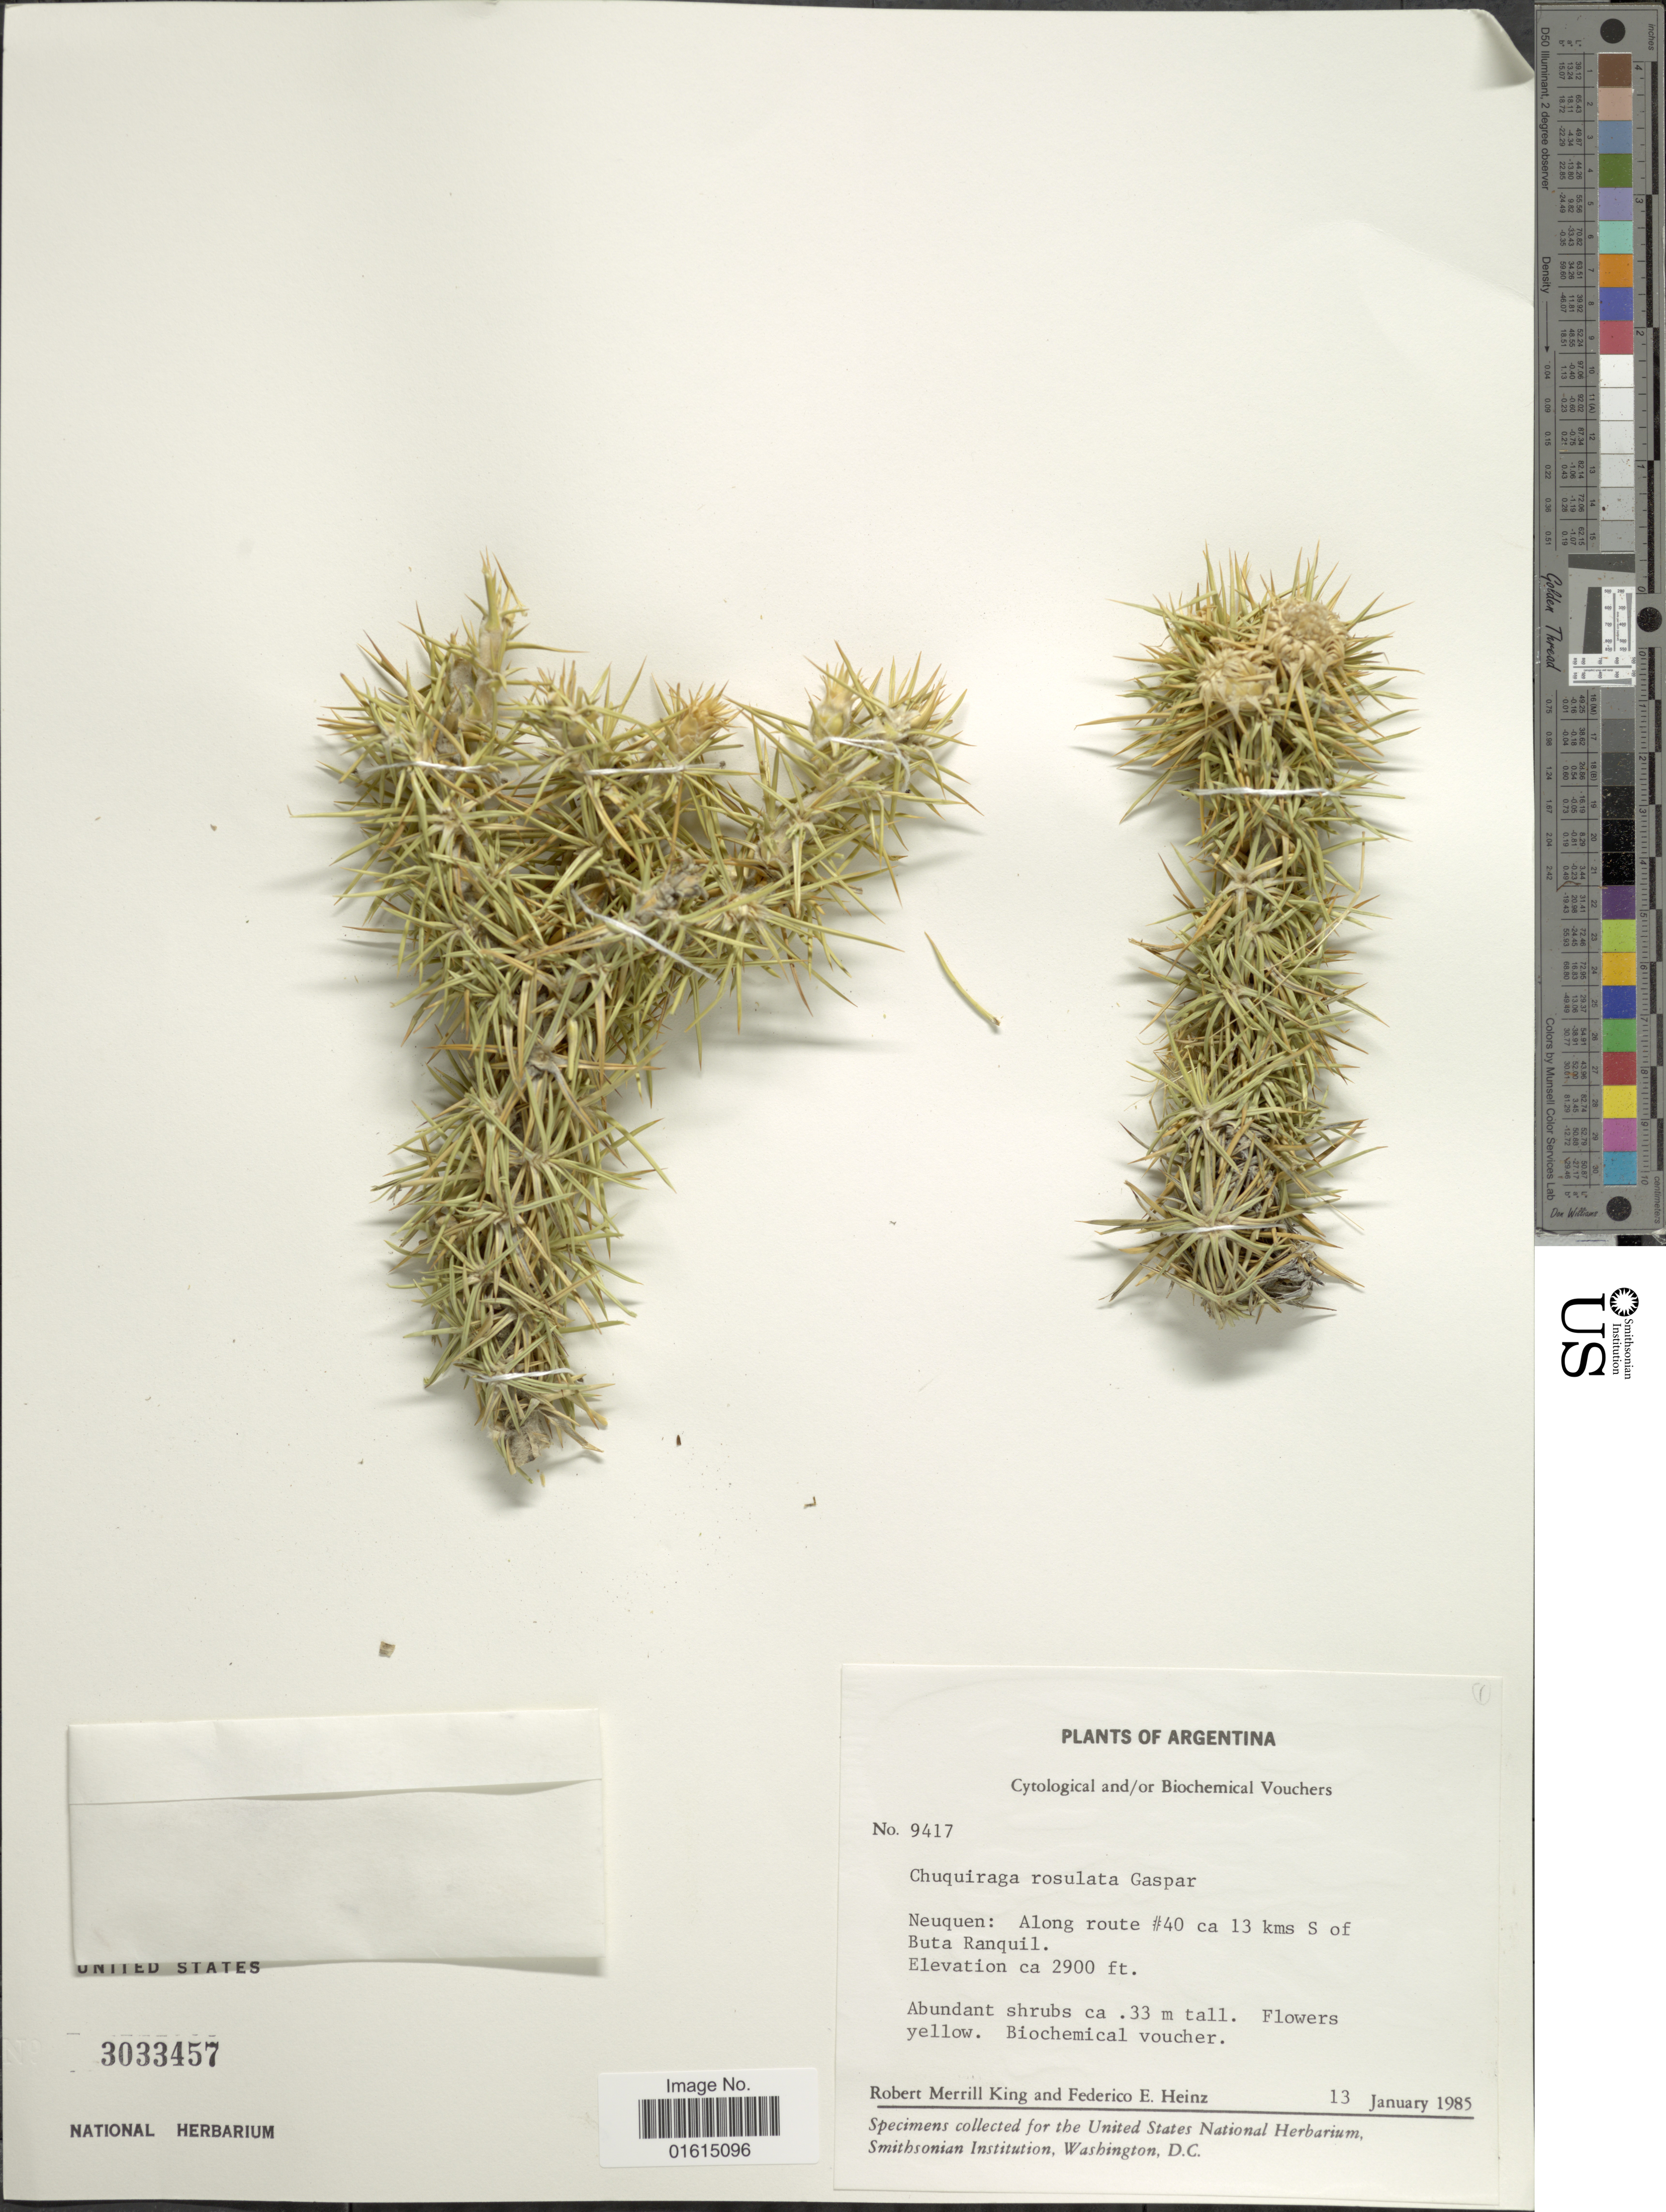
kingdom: Plantae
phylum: Tracheophyta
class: Magnoliopsida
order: Asterales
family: Asteraceae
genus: Chuquiraga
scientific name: Chuquiraga rosulata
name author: Gaspar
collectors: R. M. King & F. Heinz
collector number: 9417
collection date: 1985-01-13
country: Argentina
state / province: Neuquen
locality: Neuquen, along route #40 ca 13 kms S of Buta Ranquil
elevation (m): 884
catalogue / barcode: US 3033457